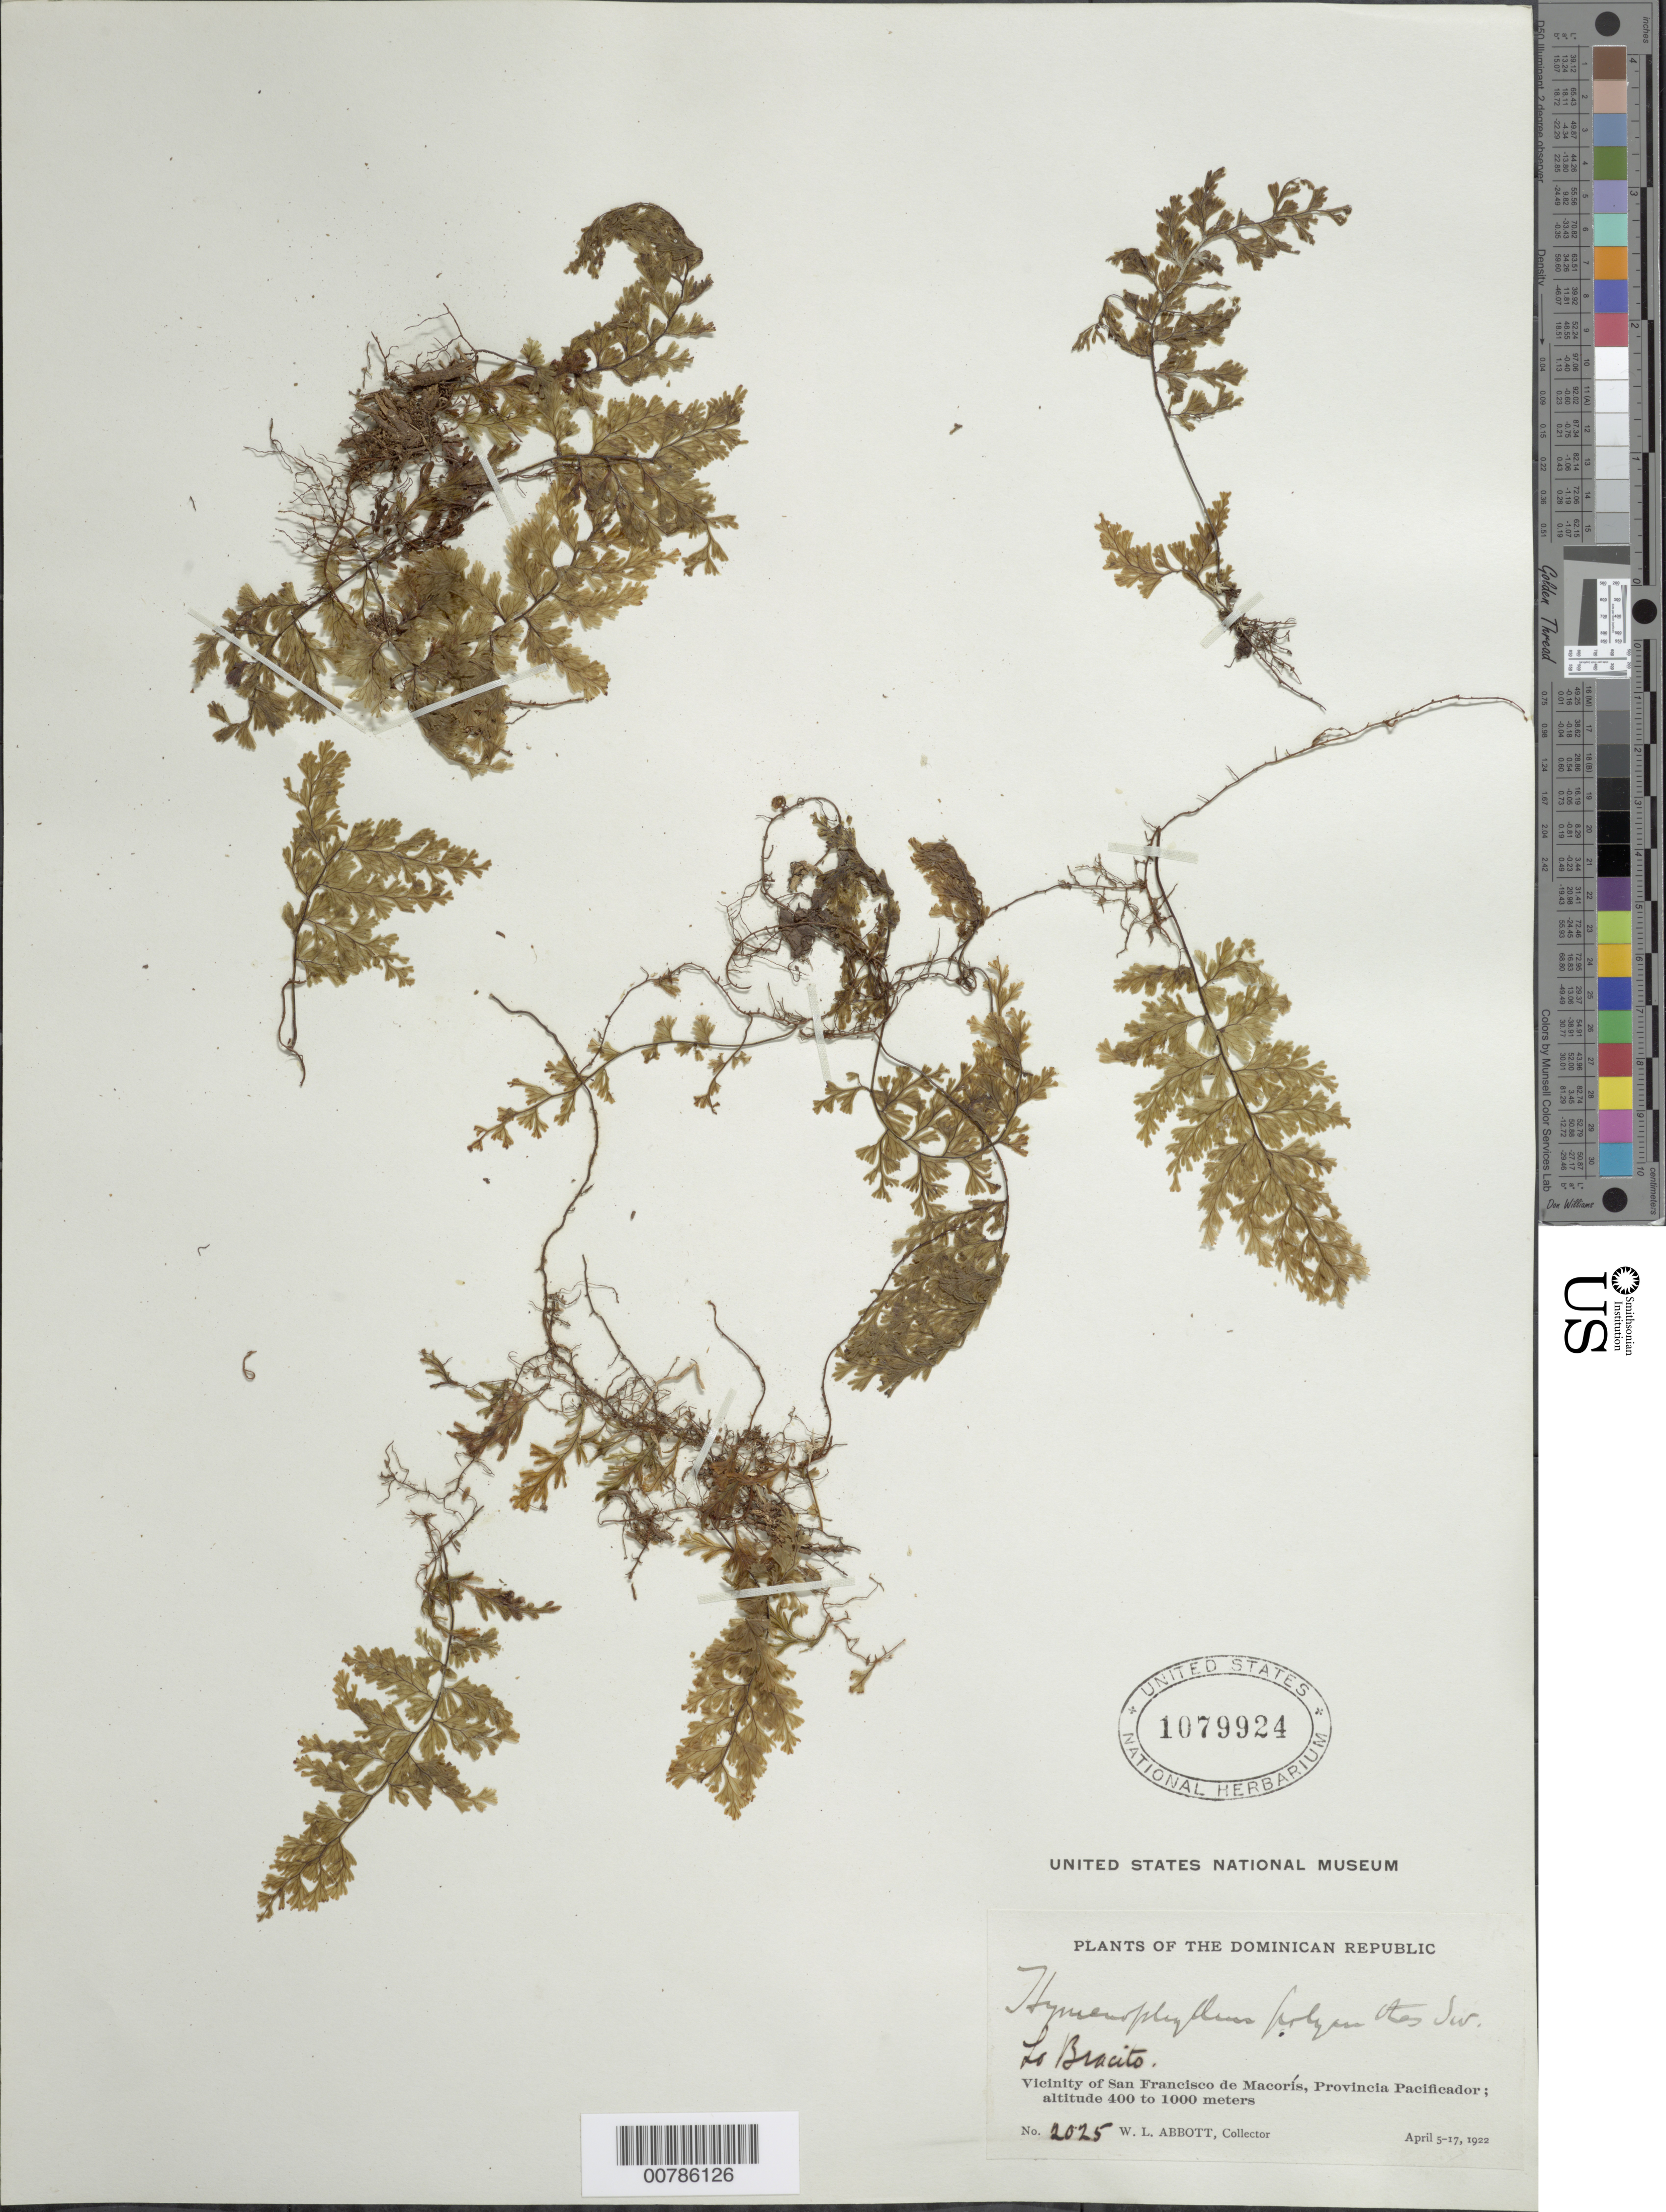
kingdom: Plantae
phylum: Tracheophyta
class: Polypodiopsida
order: Hymenophyllales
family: Hymenophyllaceae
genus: Hymenophyllum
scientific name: Hymenophyllum polyanthos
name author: (Sw.) Sw.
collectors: W. L. Abbott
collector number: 2025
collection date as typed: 05 Apr 1922 to 17 Apr 1922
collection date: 1922-04-05/1922-04-17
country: Dominican Republic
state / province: Duarte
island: Hispaniola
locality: San Francisco de Macorís, vicinity; La Bracito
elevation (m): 400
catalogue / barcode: US 1079924